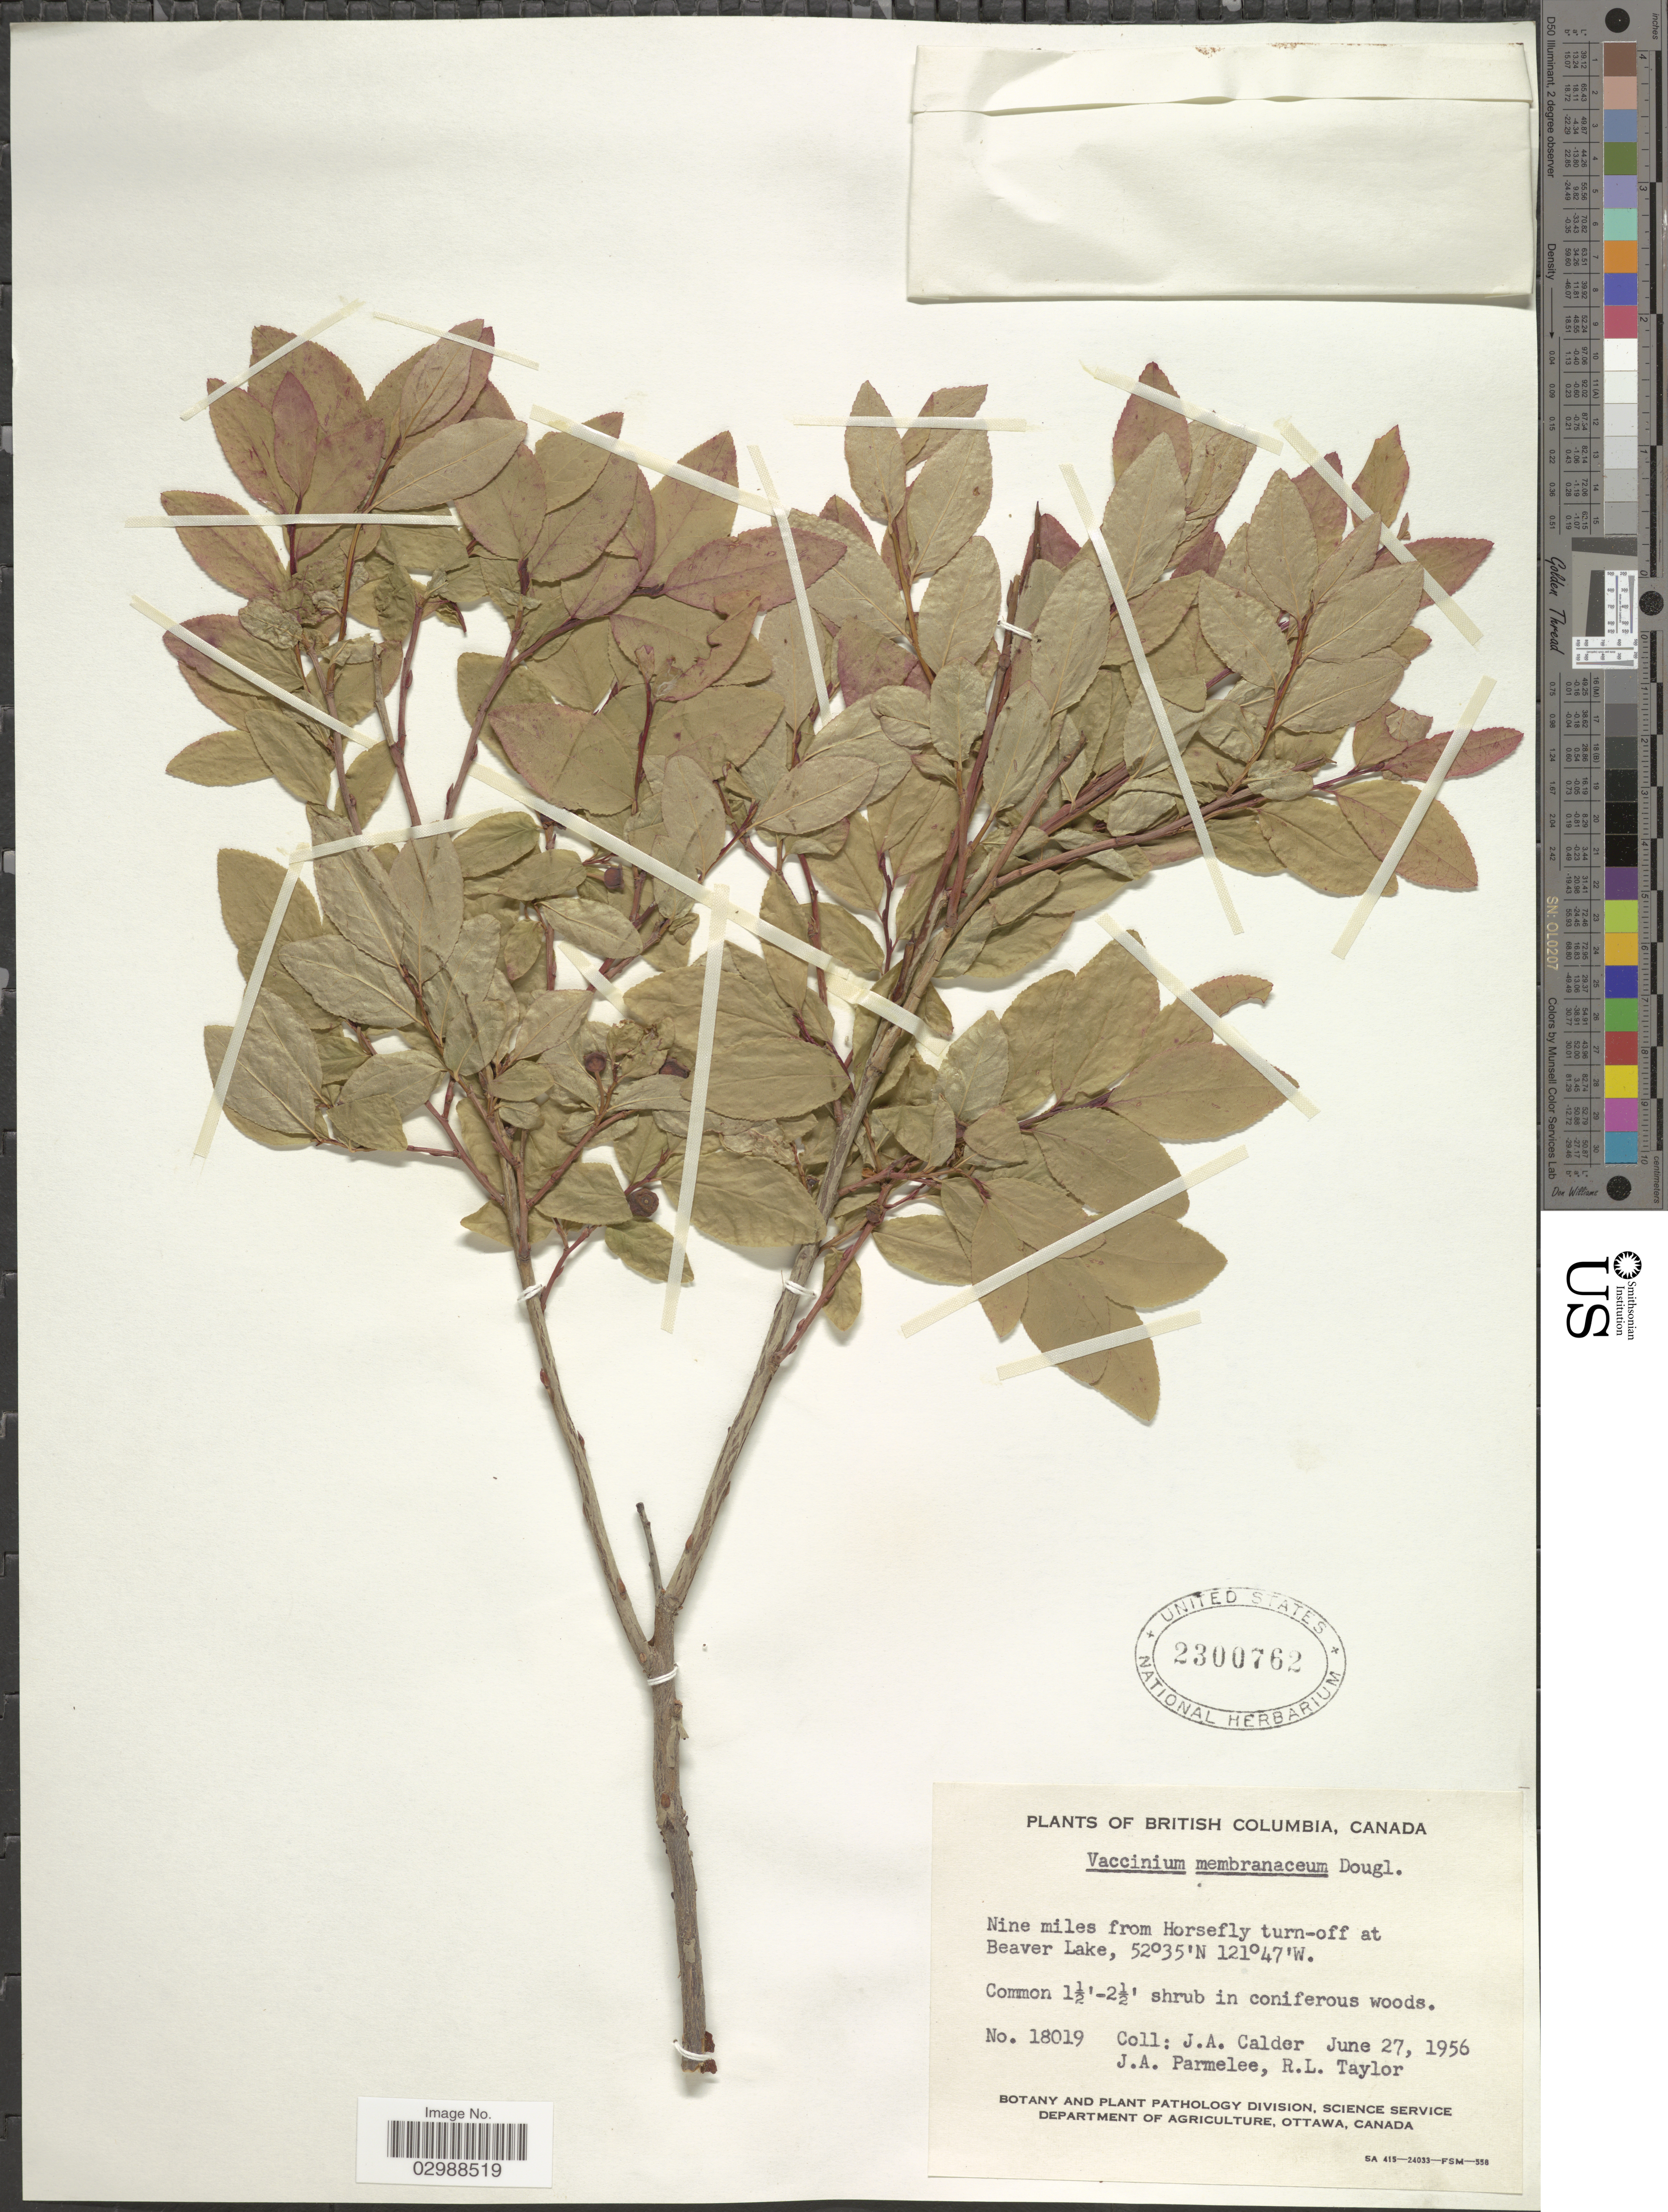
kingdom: Plantae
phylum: Tracheophyta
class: Magnoliopsida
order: Ericales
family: Ericaceae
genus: Vaccinium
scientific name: Vaccinium membranaceum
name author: Douglas ex Torr.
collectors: J. A. Calder, J. A. Parmelee & R. Taylor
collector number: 18019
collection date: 1956-06-27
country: Canada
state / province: British Columbia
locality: Nine miles from Horsefly turn-off at Beaver Lake.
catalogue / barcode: US 2300762